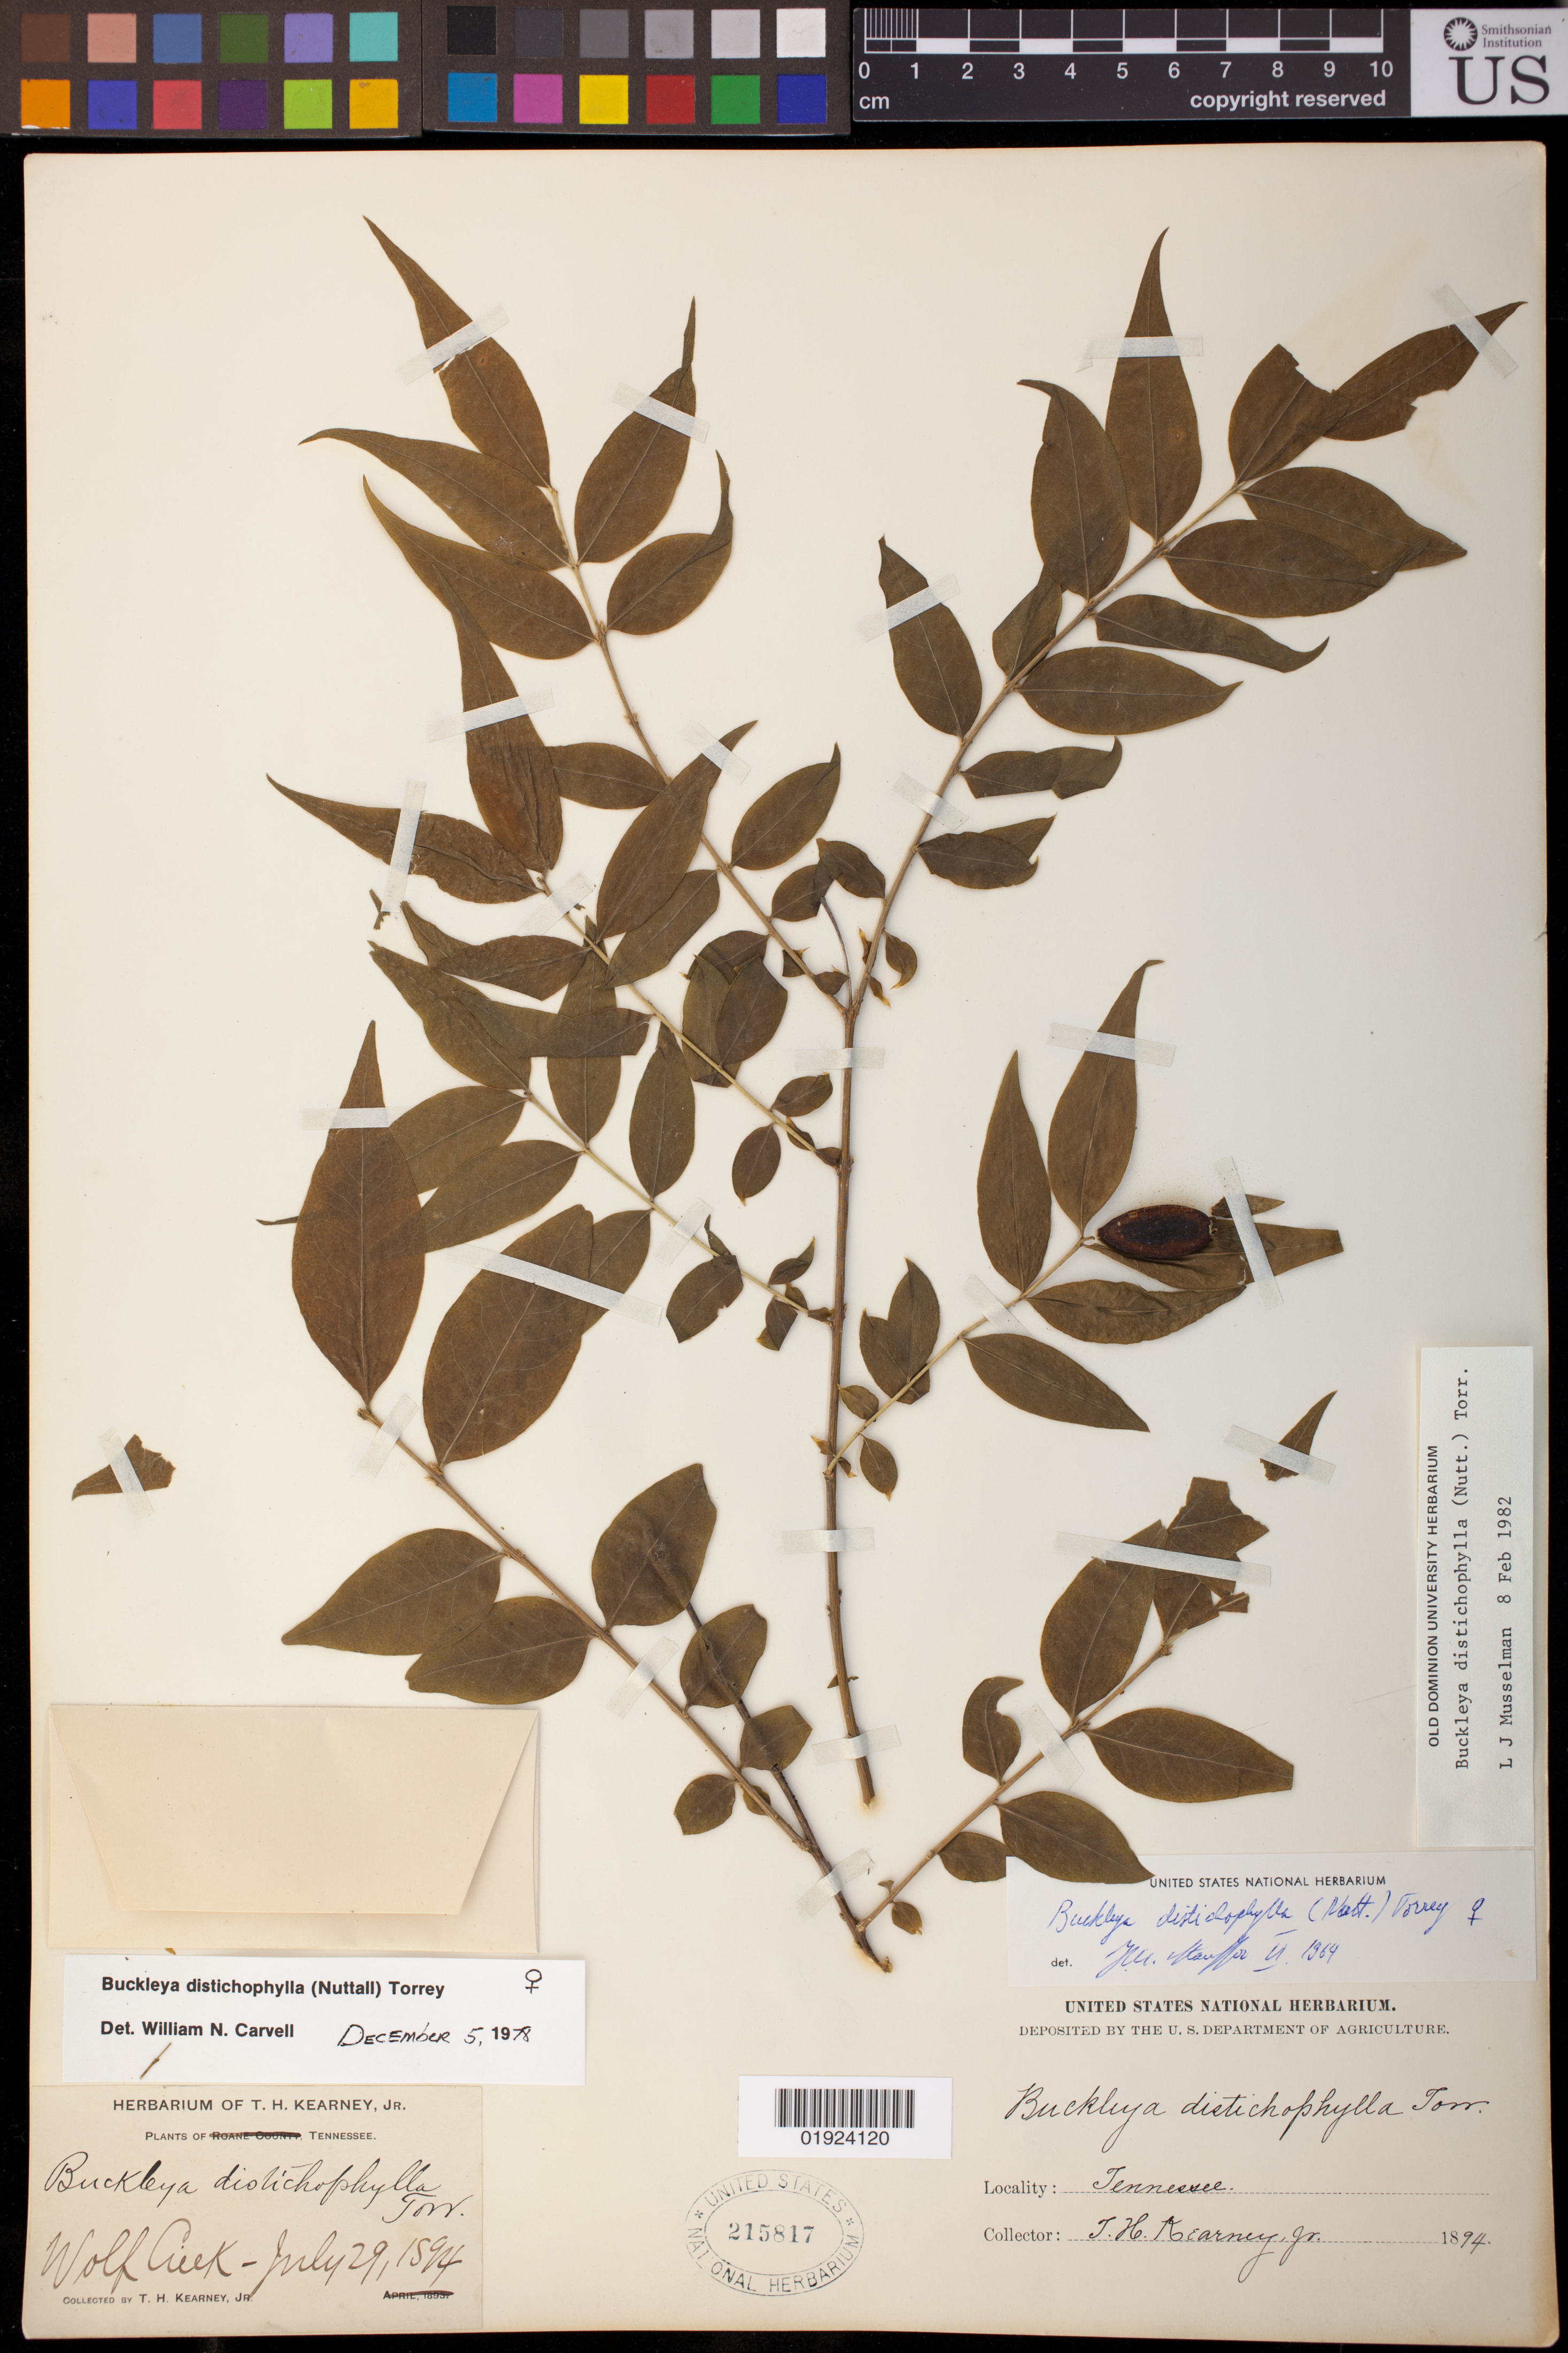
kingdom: Plantae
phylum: Tracheophyta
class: Magnoliopsida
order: Santalales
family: Thesiaceae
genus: Buckleya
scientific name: Buckleya distichophylla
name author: (Nutt.) Torr.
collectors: T. H. Kearney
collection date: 1894-07-29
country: United States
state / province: Tennessee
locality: Wolf Creek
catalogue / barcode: US 215817